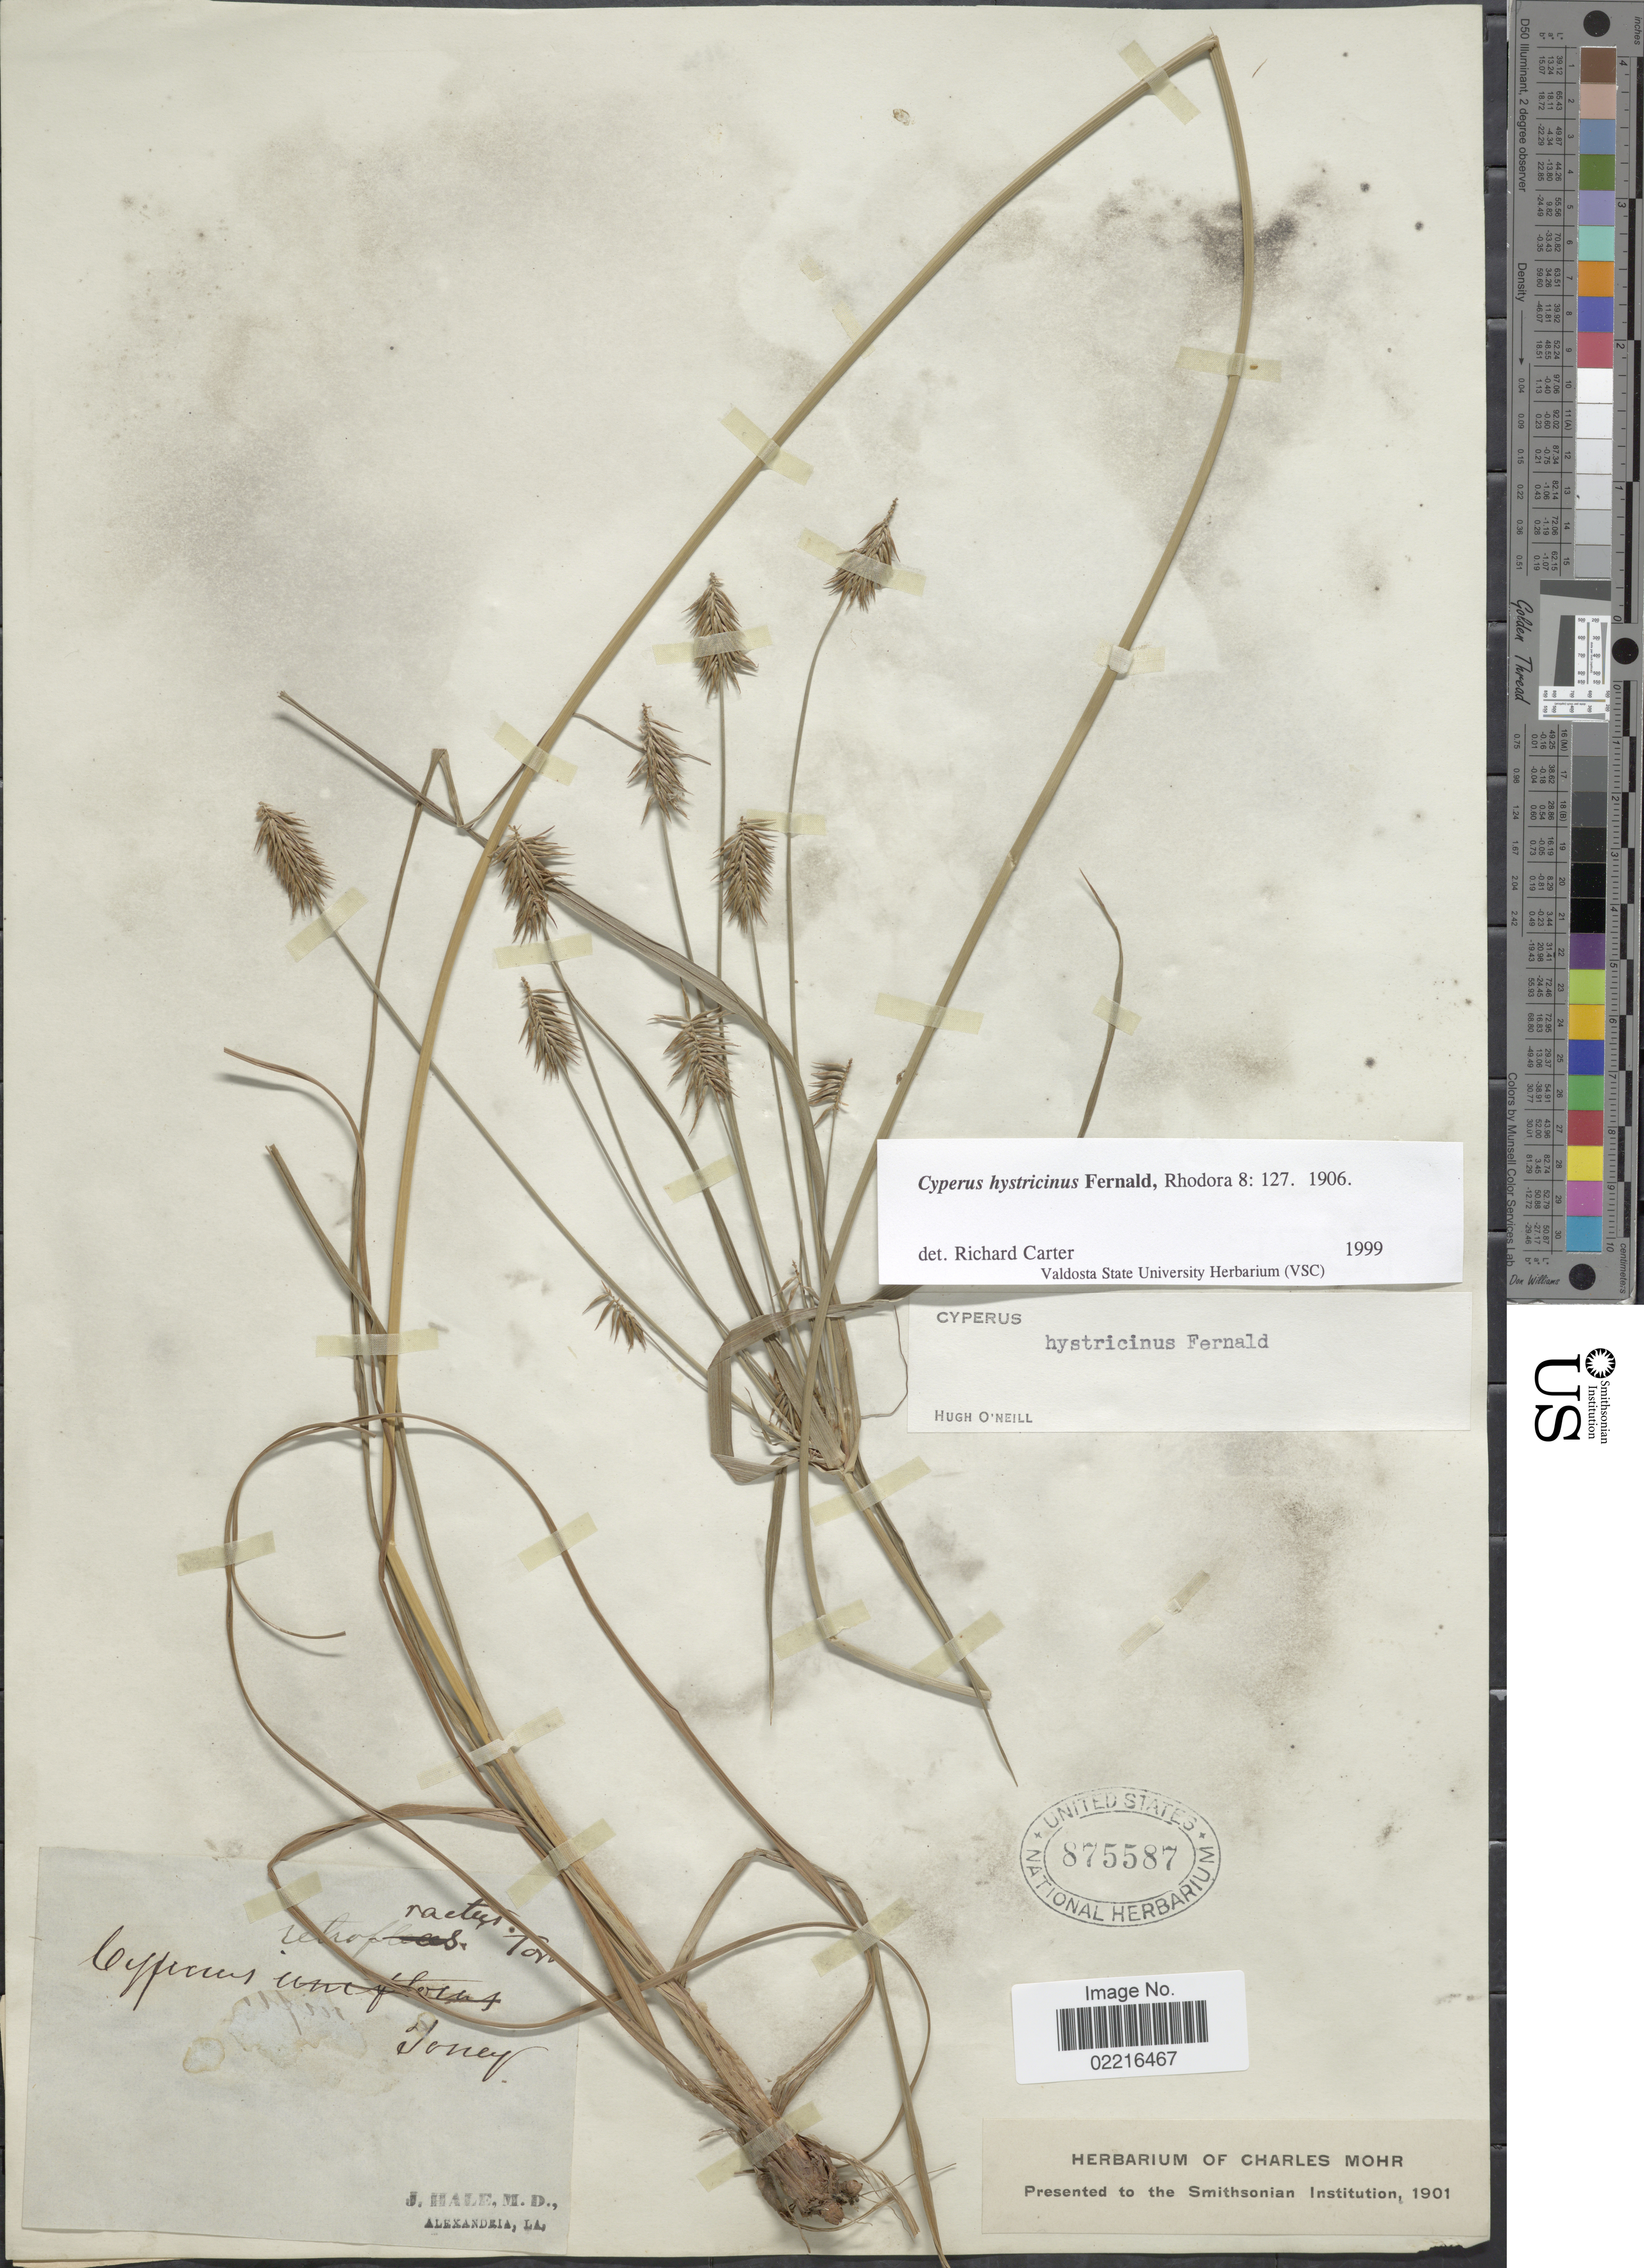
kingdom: Plantae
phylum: Tracheophyta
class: Liliopsida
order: Poales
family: Cyperaceae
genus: Cyperus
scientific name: Cyperus hystricinus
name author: Fernald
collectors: J. Hale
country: United States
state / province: Louisiana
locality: Alex a La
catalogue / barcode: US 875587